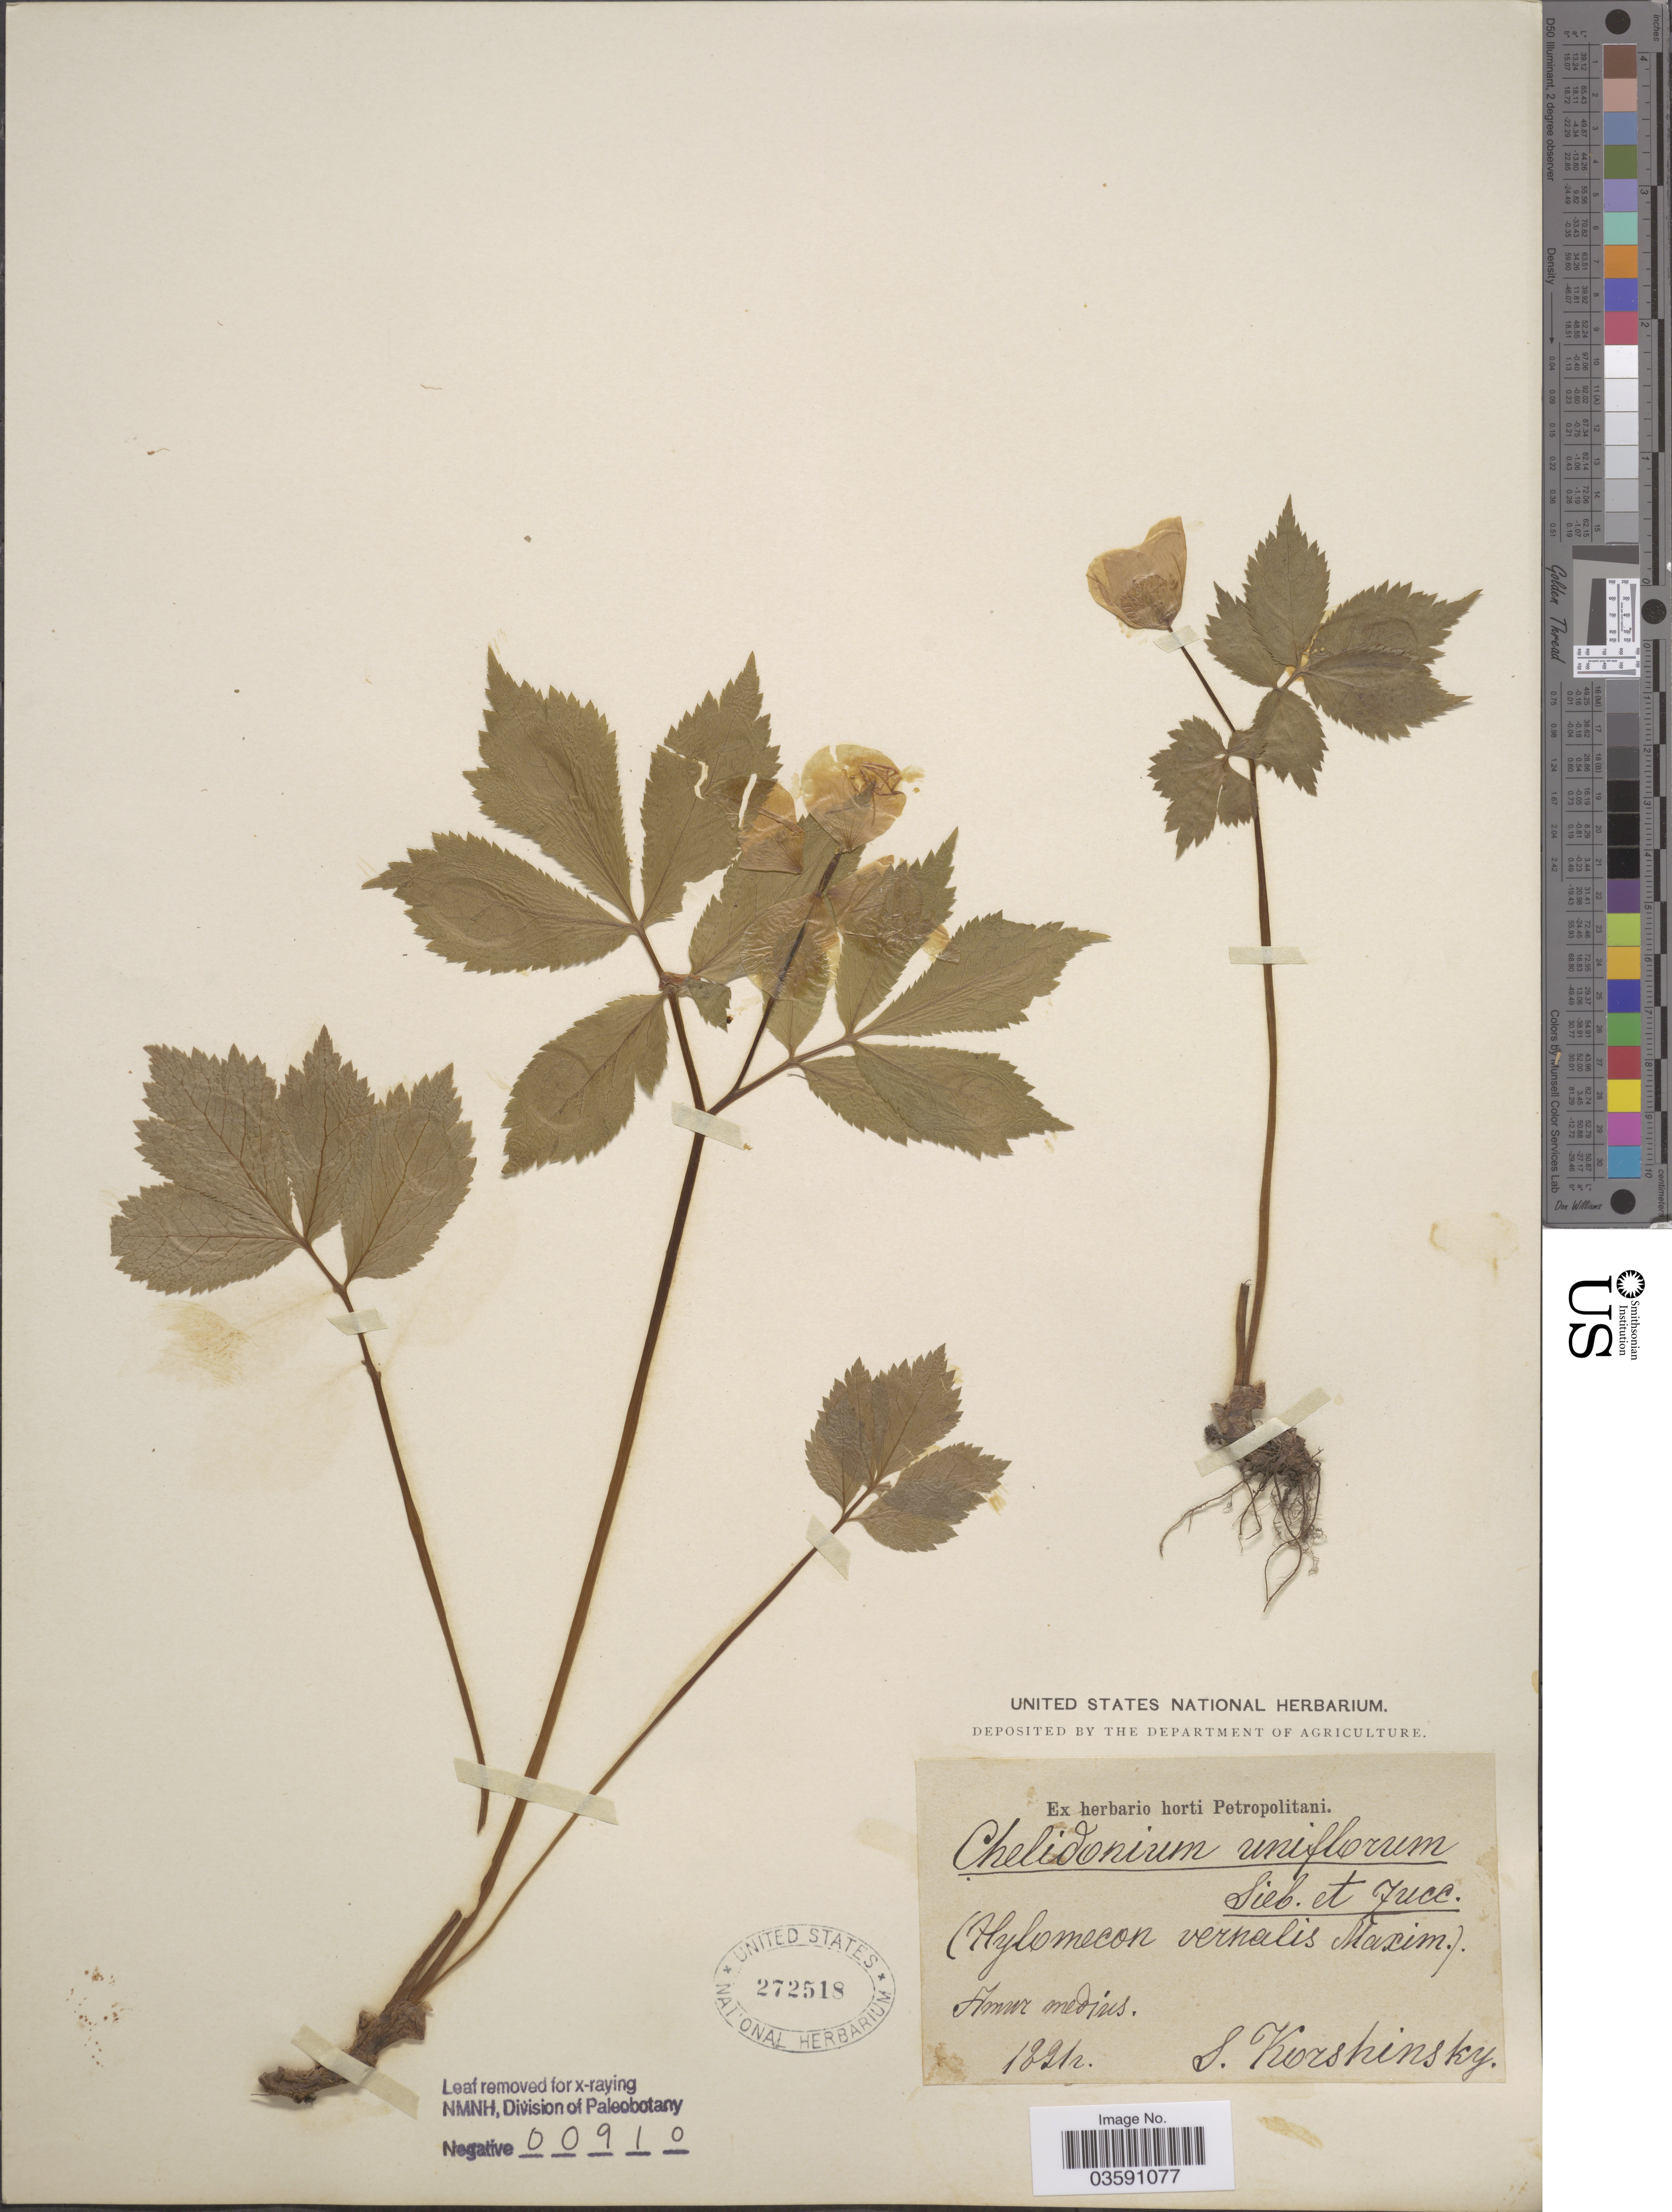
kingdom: Plantae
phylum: Tracheophyta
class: Magnoliopsida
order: Ranunculales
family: Papaveraceae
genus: Hylomecon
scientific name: Hylomecon japonica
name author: (Thunb.) Prantl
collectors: S. I. Korshinsky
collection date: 1891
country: Russian Federation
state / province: Amur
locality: Amur medius.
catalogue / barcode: US 272518